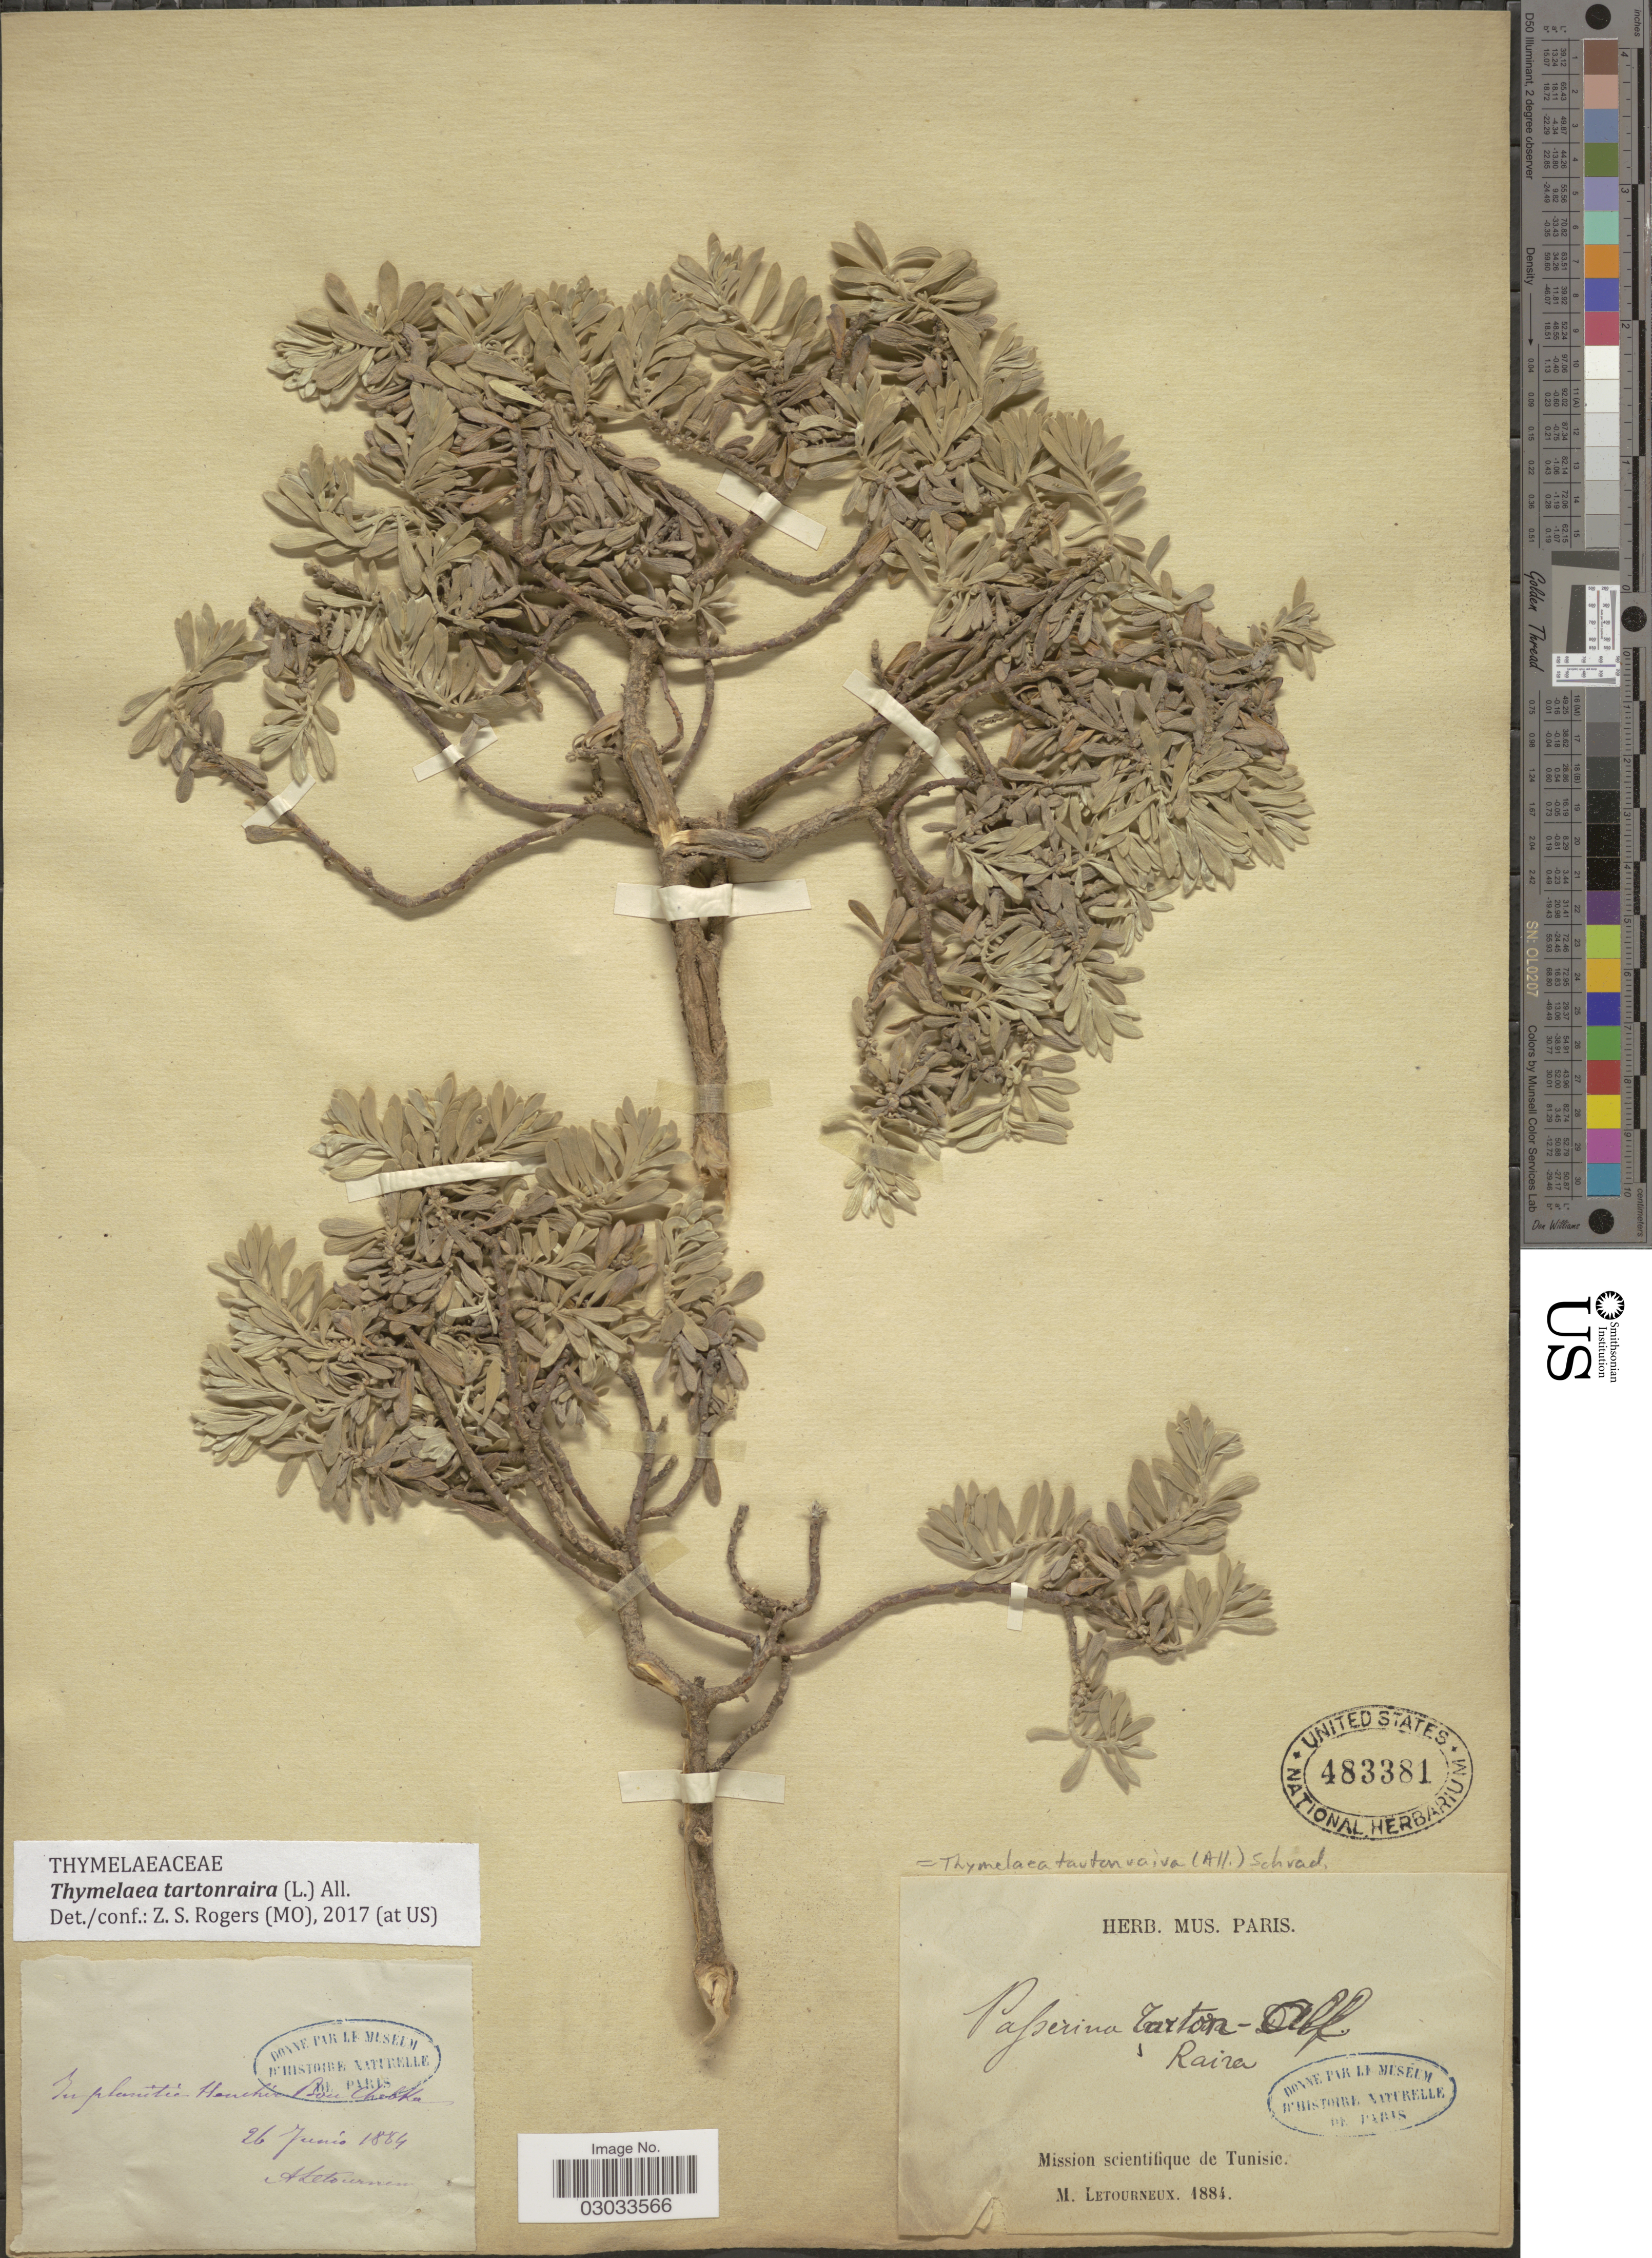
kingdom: Plantae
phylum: Tracheophyta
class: Magnoliopsida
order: Malvales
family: Thymelaeaceae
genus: Thymelaea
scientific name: Thymelaea tartonraira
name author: (L.) All.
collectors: A. Letourneux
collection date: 1884-06-26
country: Tunisia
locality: In planitie Hanchir Bou Chobka.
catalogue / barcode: US 483381